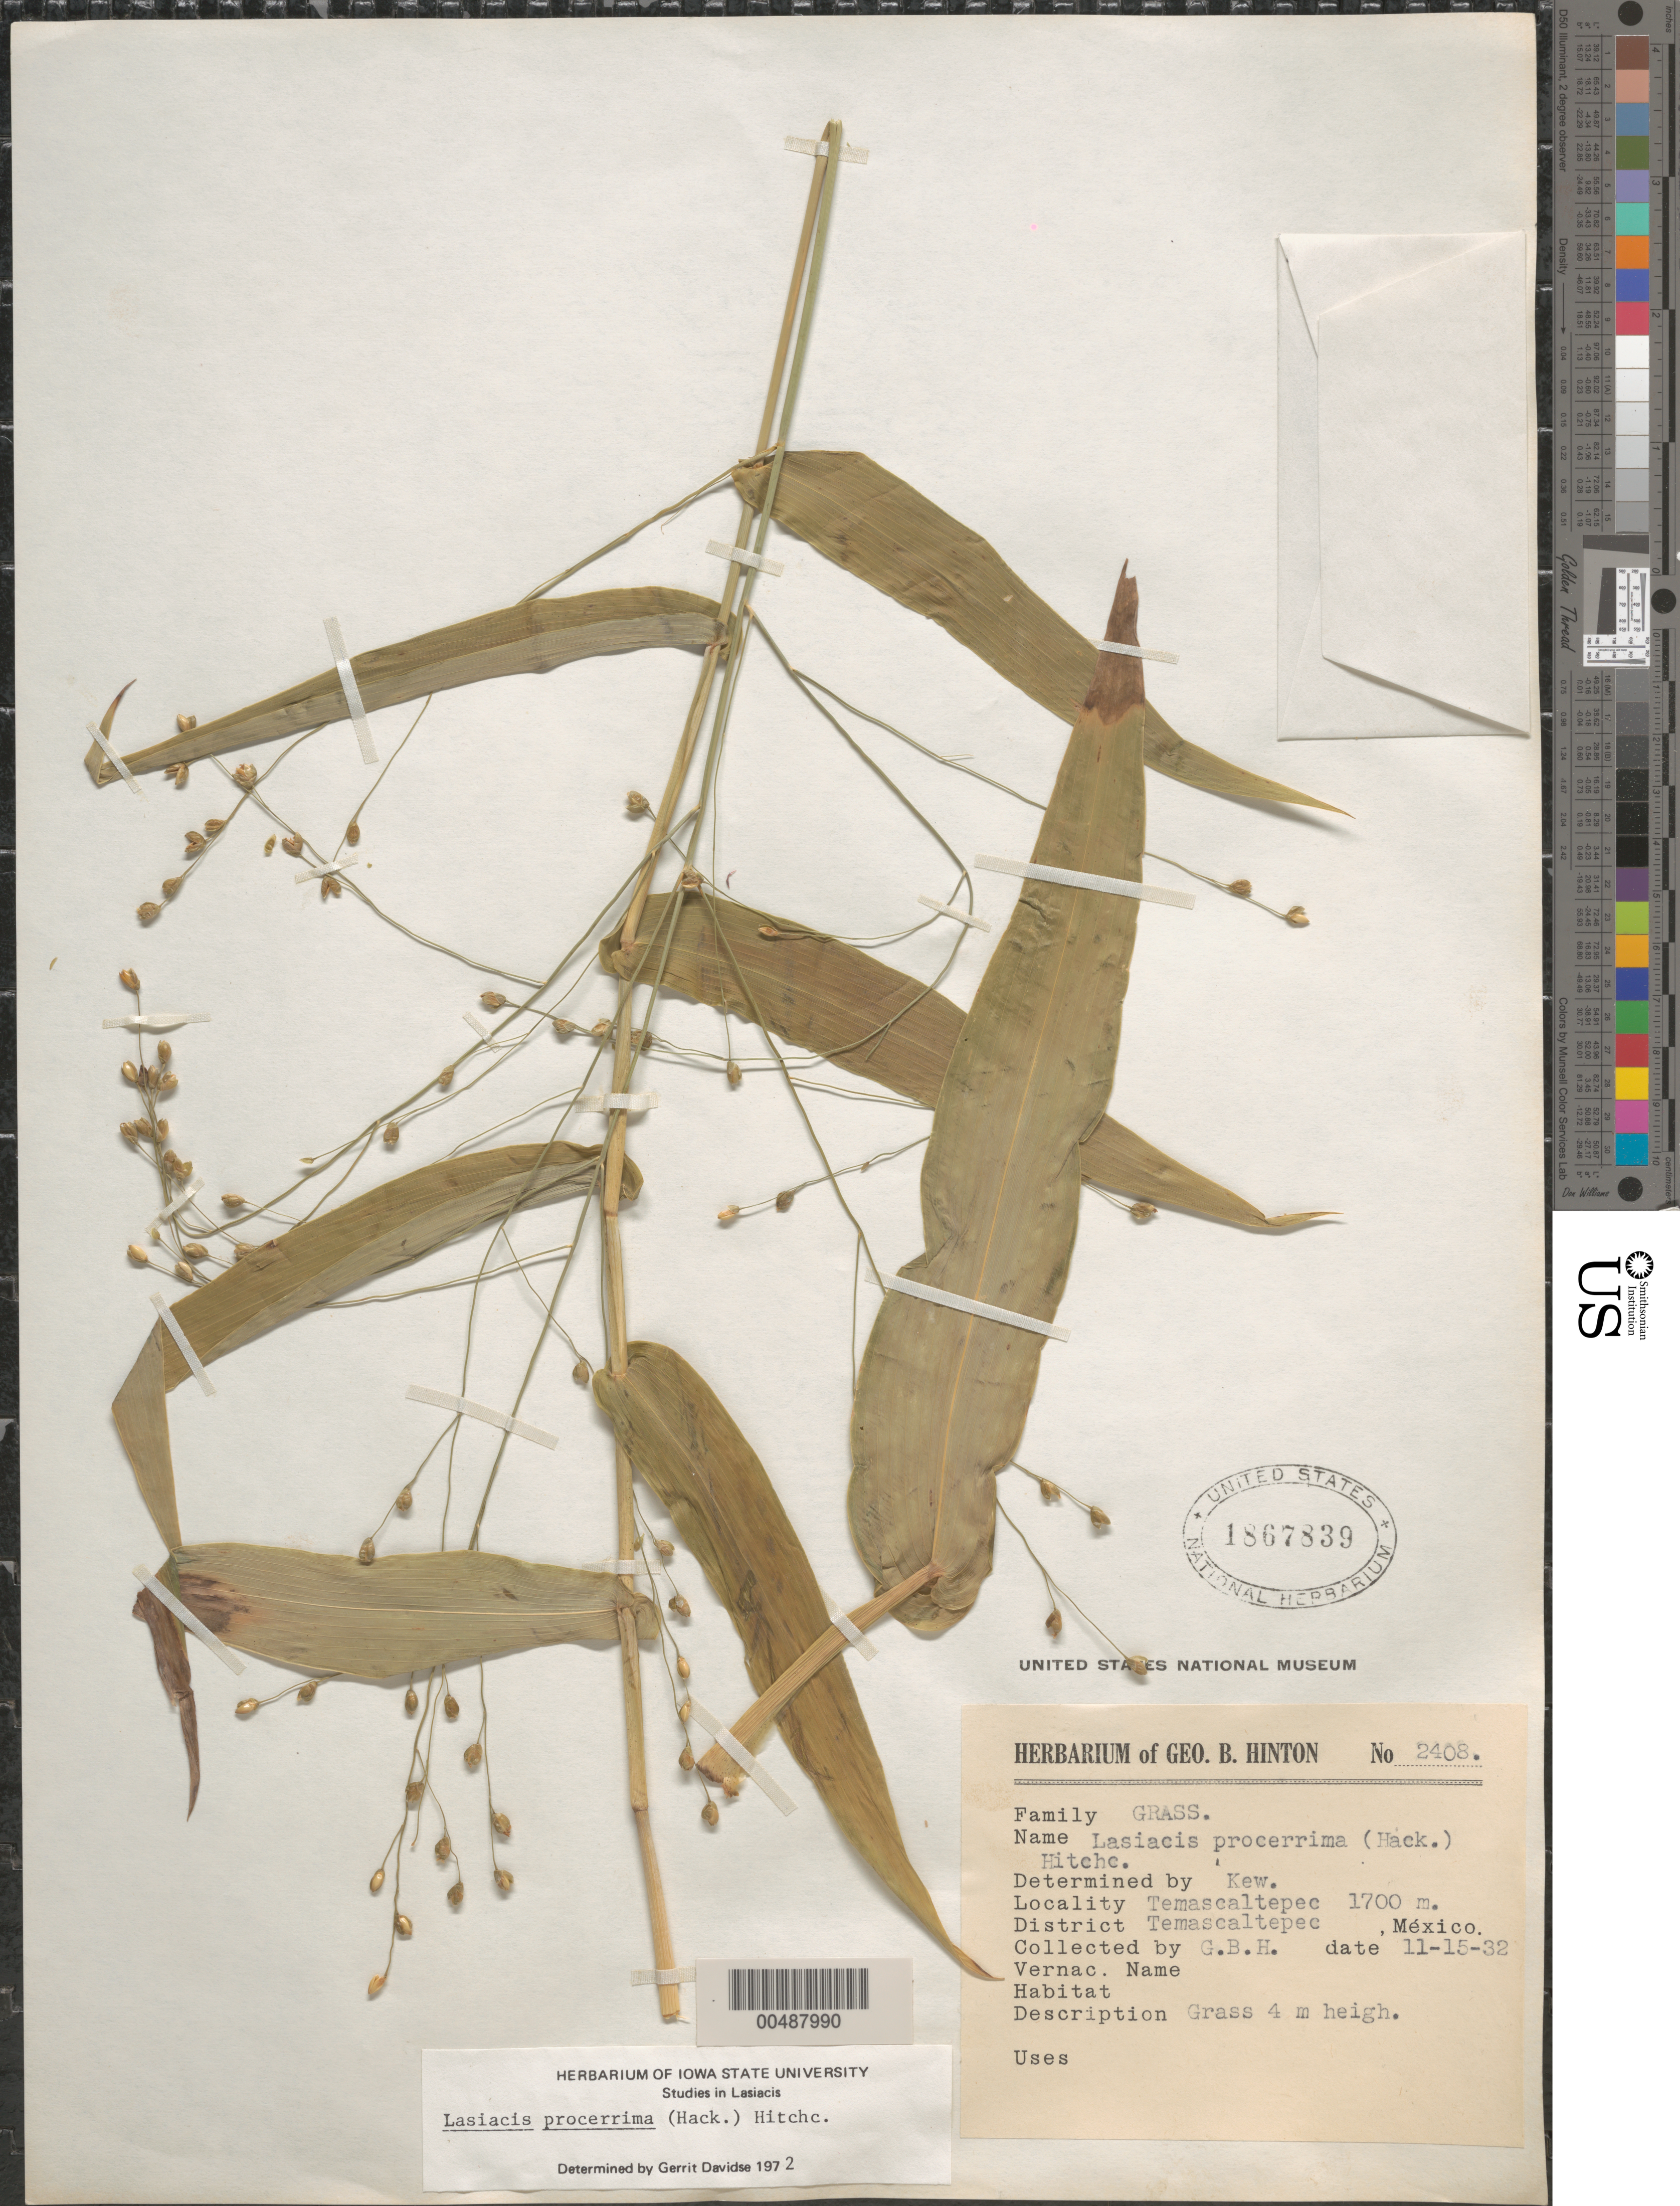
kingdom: Plantae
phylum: Tracheophyta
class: Liliopsida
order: Poales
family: Poaceae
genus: Lasiacis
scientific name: Lasiacis procerrima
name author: (Hack.) Hitchc.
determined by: Davidse, Gerrit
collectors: G. B. Hinton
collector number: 2408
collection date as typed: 15 Nov 1932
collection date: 1932-11-15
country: Mexico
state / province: México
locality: Dist Temascaltepec, Temascaltepec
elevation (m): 1700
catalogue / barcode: US 1867839